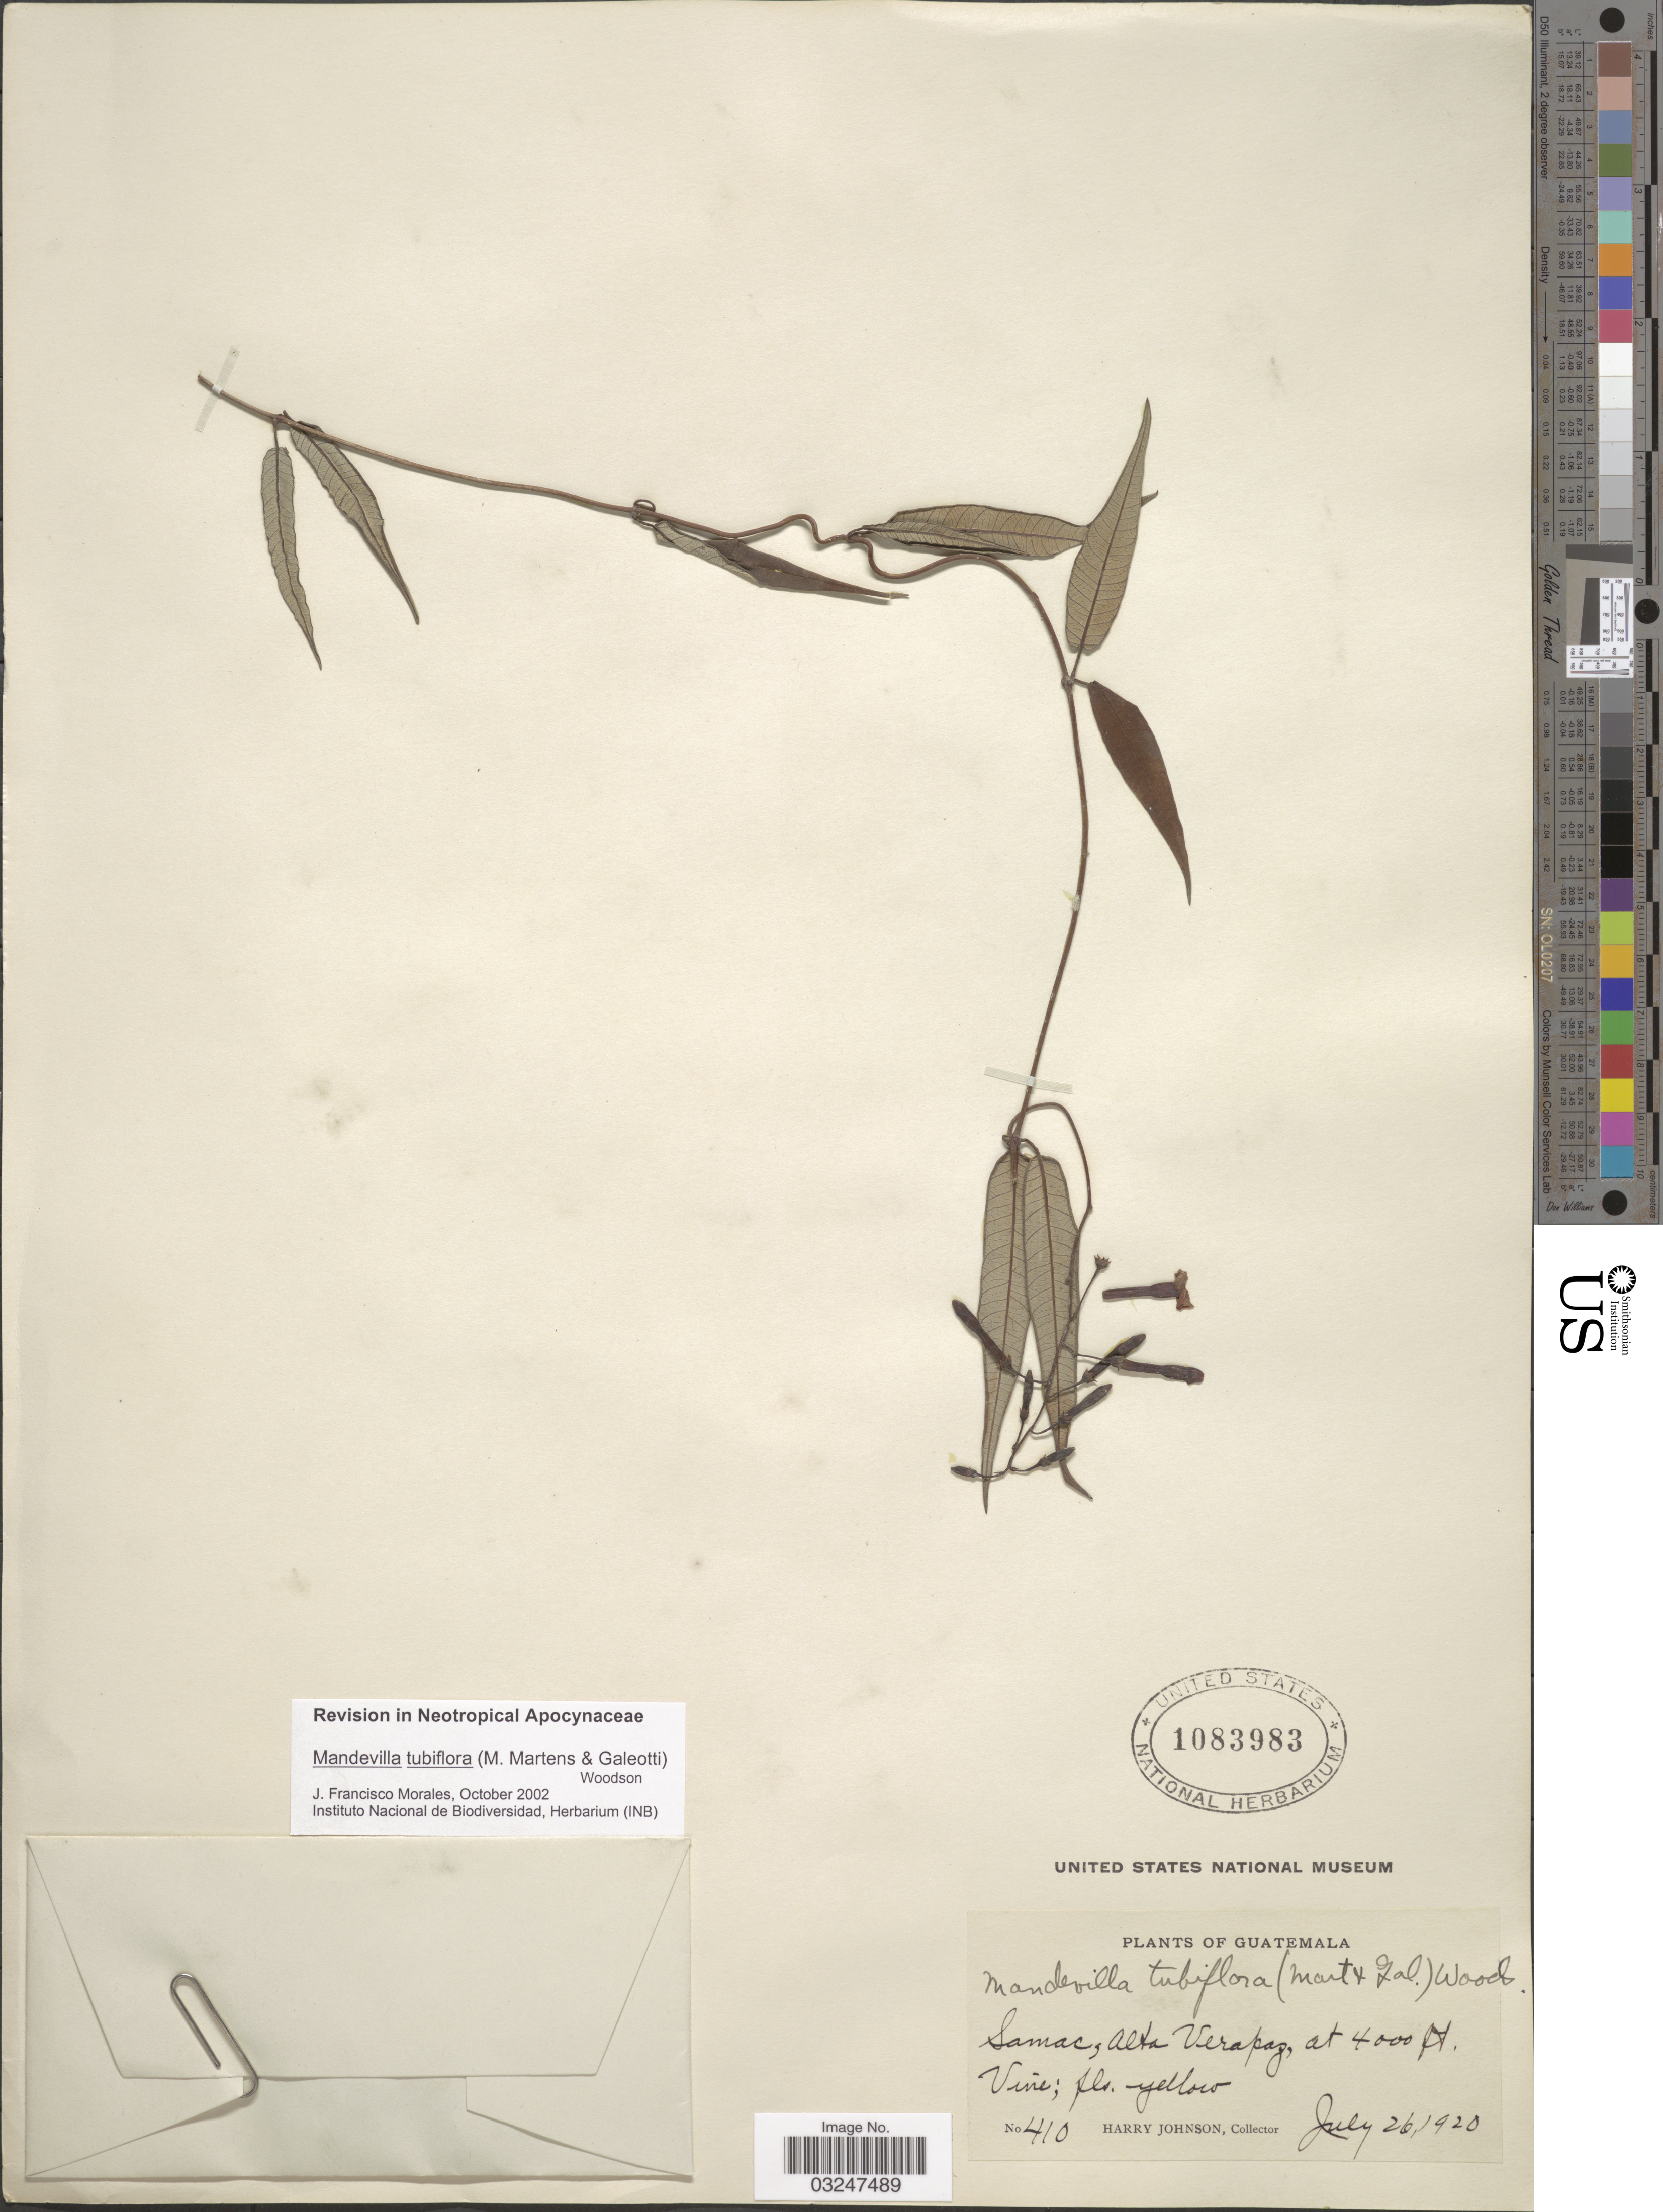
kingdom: Plantae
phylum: Tracheophyta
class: Magnoliopsida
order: Gentianales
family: Apocynaceae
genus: Mandevilla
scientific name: Mandevilla tubiflora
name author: (M. Martens & Galeotti) Woodson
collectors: H. Johnson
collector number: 410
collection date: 1920-07-26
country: Guatemala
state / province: Alta Verapaz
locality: Samac.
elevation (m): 1219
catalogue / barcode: US 1083983